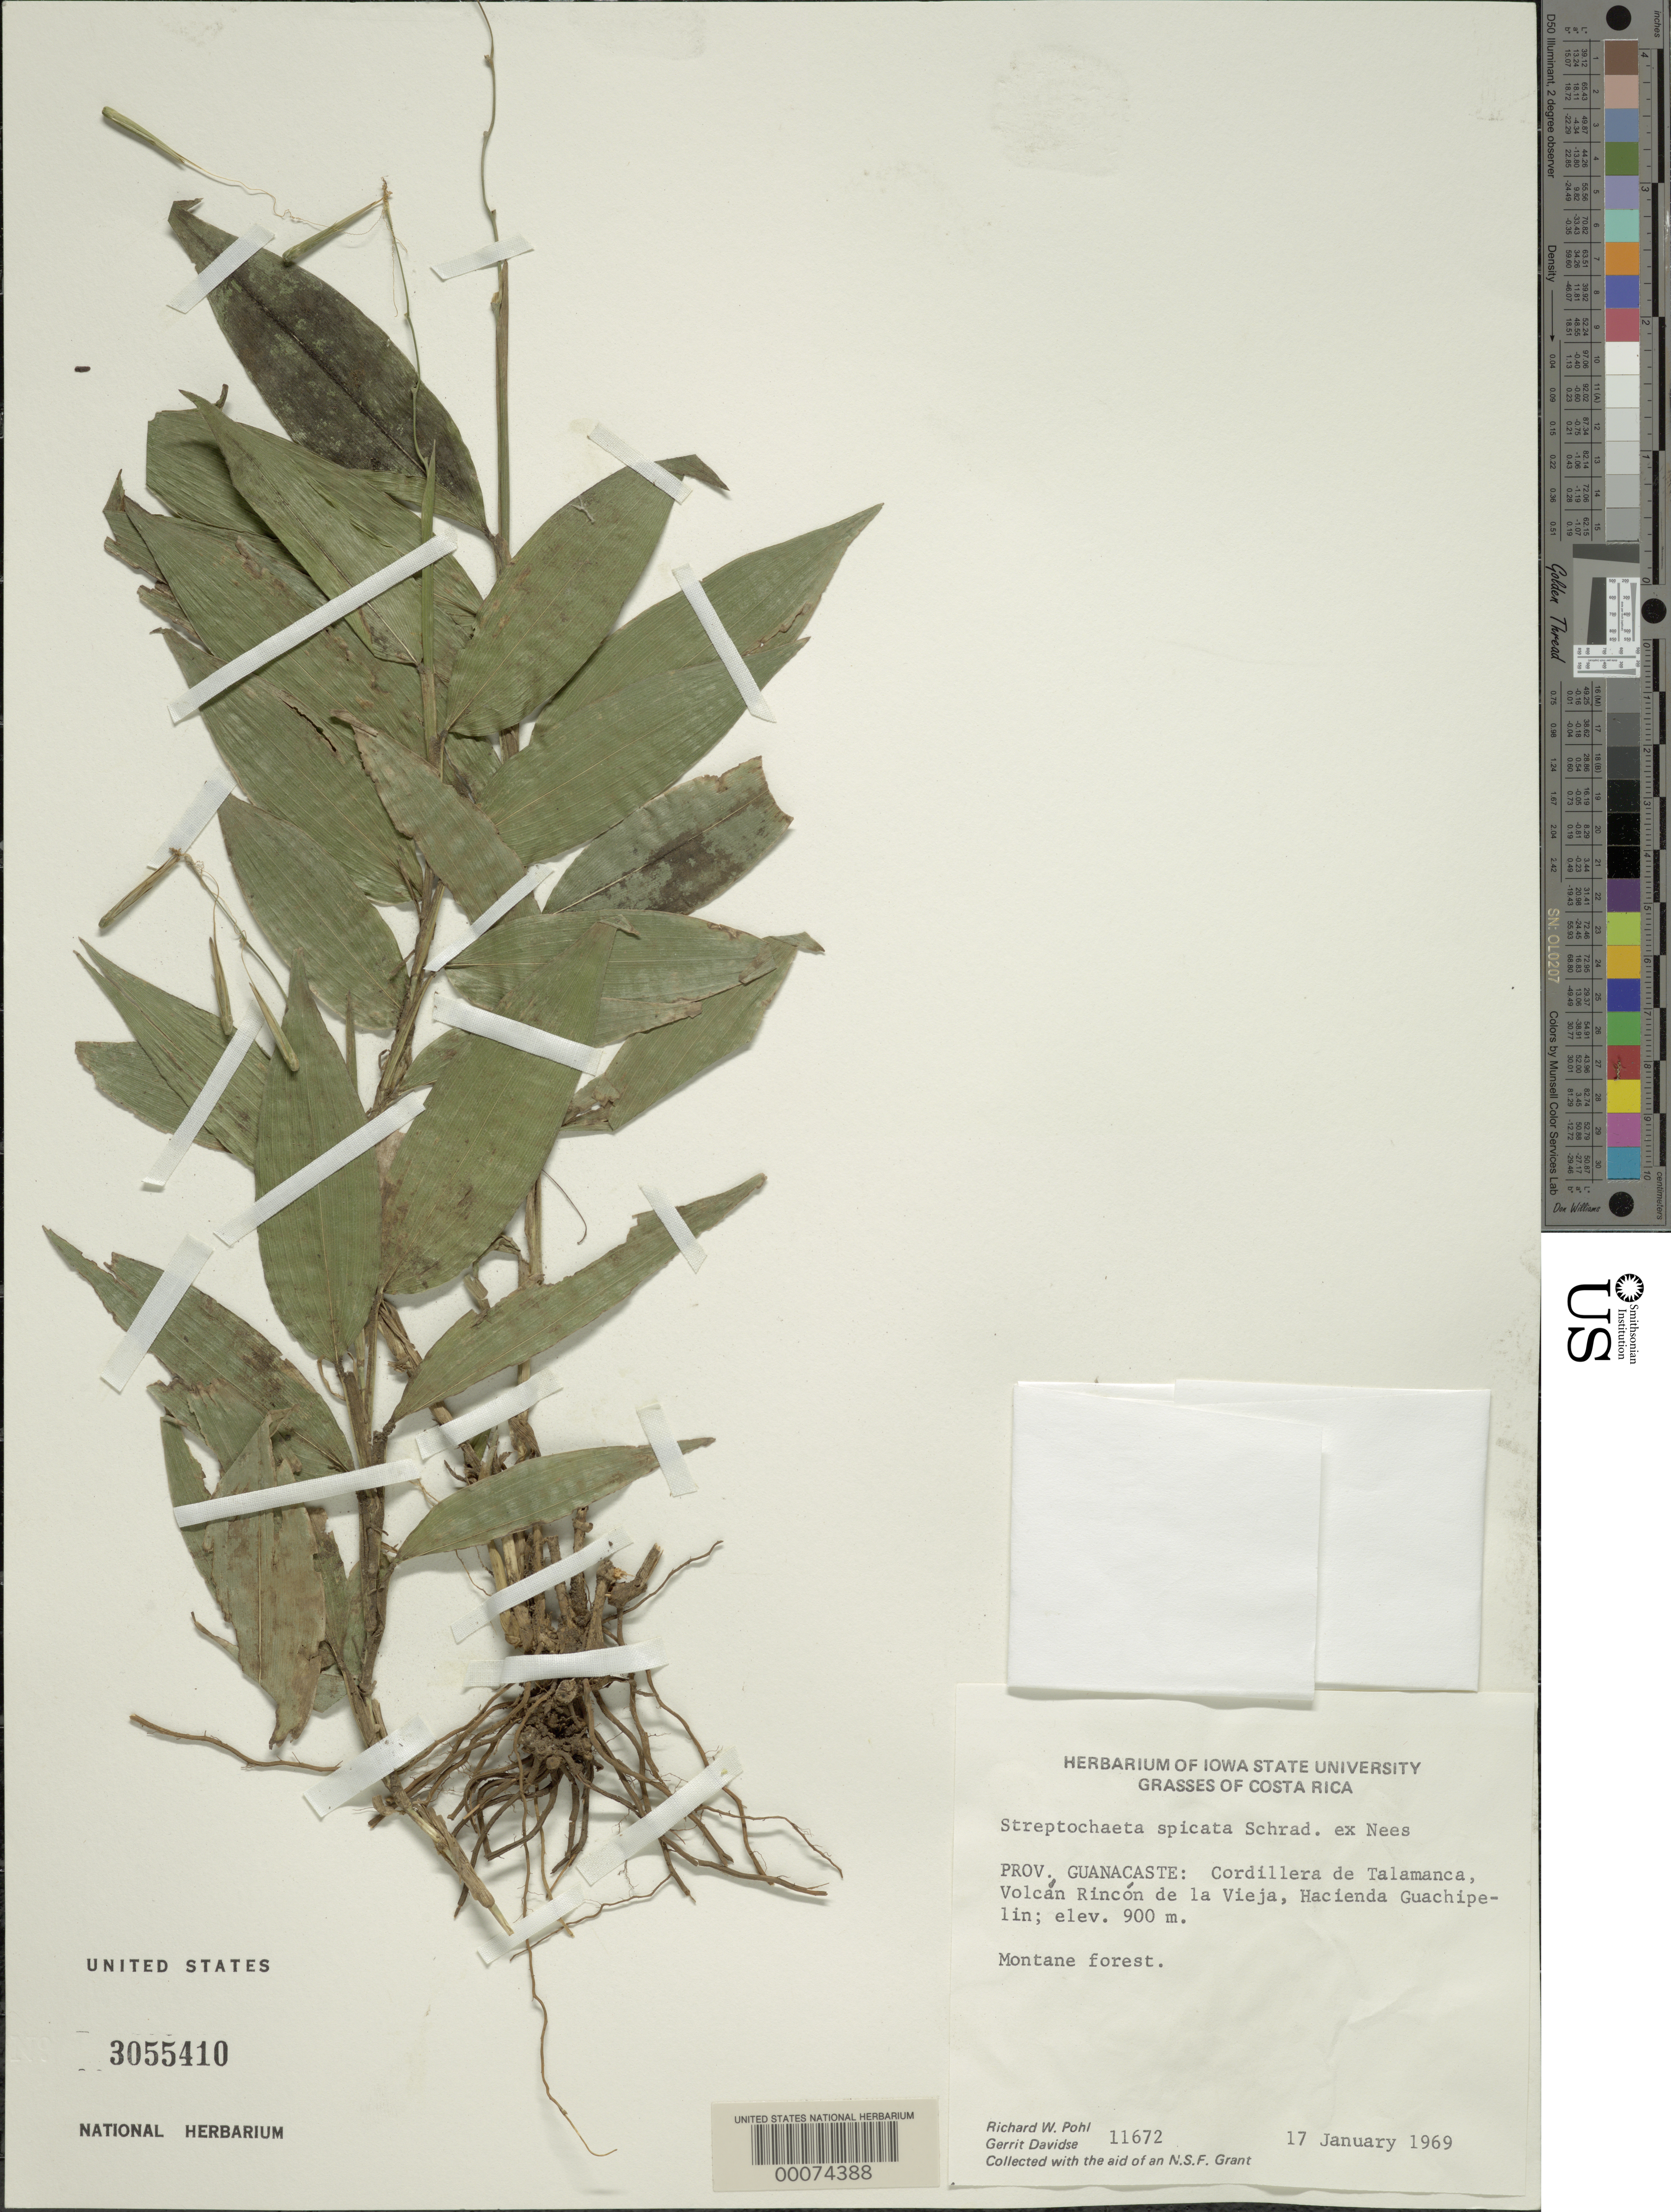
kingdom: Plantae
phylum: Tracheophyta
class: Liliopsida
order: Poales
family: Poaceae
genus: Streptochaeta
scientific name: Streptochaeta spicata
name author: Schrad. ex Nees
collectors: R. W. Pohl & G. Davidse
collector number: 11672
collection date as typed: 17 Jan 1969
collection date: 1969-01-17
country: Costa Rica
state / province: Guanacaste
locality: Cordillero de Talmamanca, Volcan Rincon de la Vieja, Hacienda Guachipelin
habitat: Montane forest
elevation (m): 900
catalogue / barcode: US 3055410